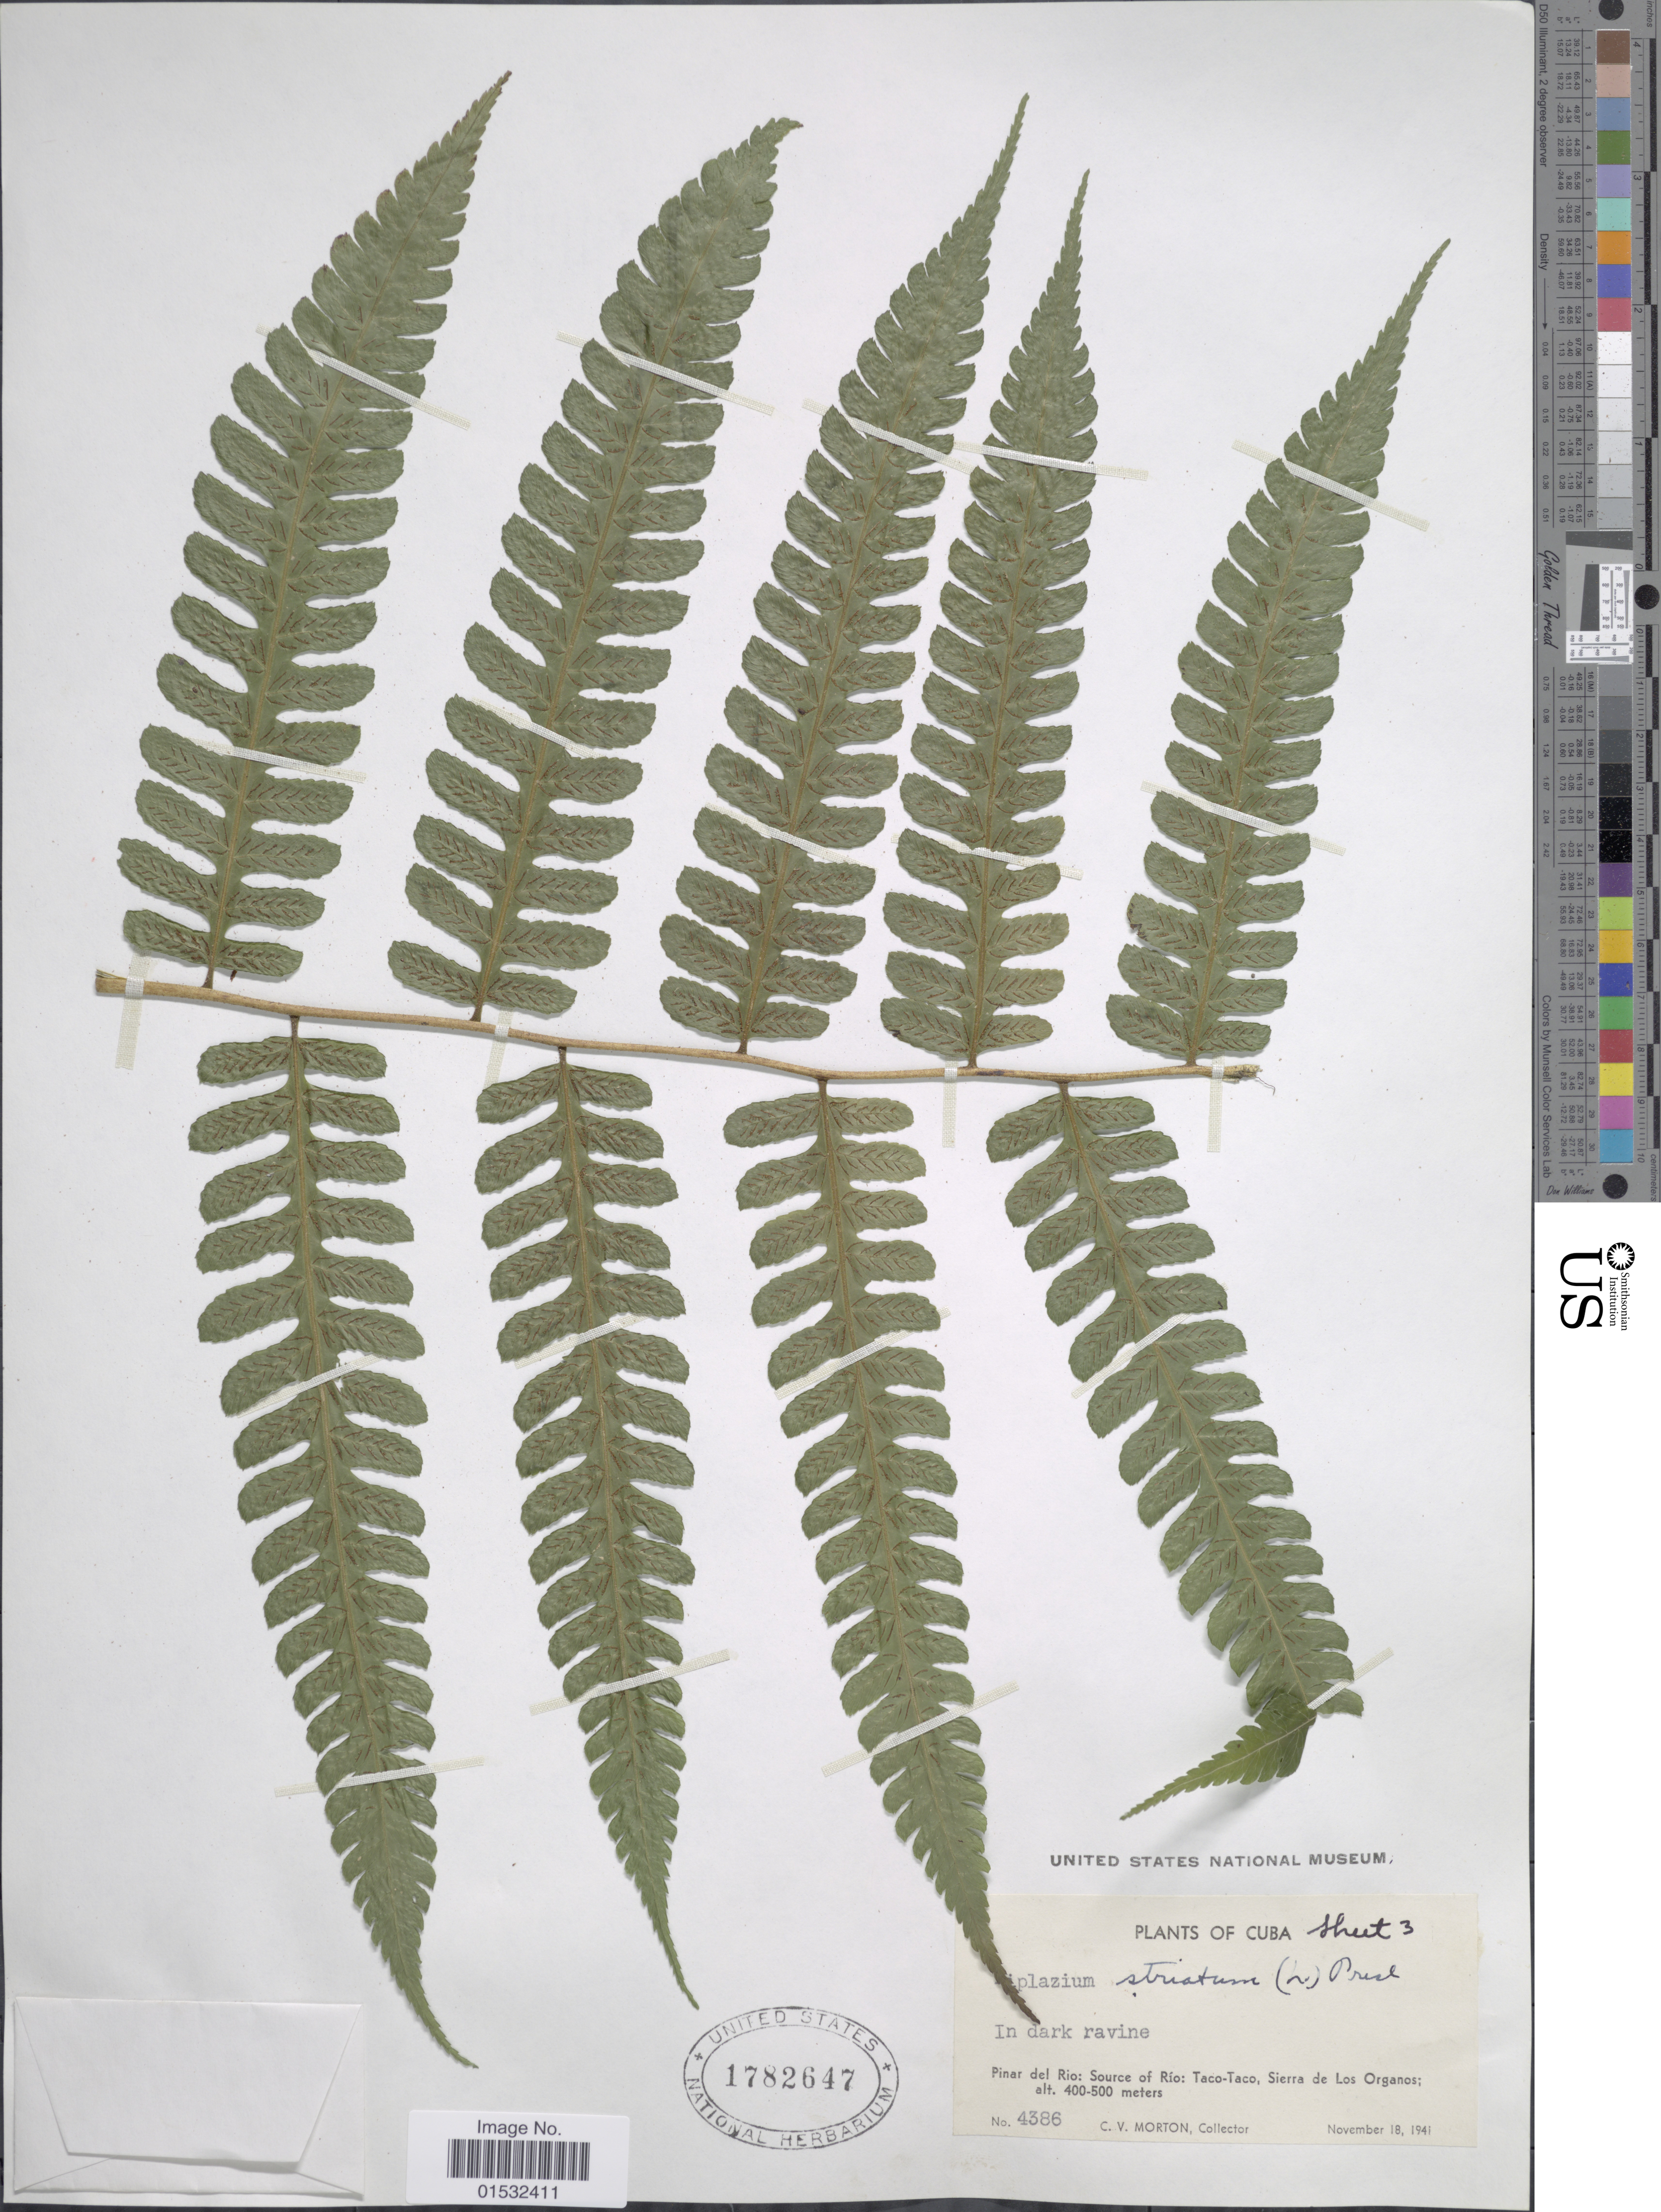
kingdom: Plantae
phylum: Tracheophyta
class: Polypodiopsida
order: Polypodiales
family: Athyriaceae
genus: Diplazium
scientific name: Diplazium striatum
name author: (L.) C. Presl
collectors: C. V. Morton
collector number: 4386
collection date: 1941-11-18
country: Cuba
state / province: Pinar del Río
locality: Source of Río: Taco-Taco, Sierra de Los Organos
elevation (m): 400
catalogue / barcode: US 1782647